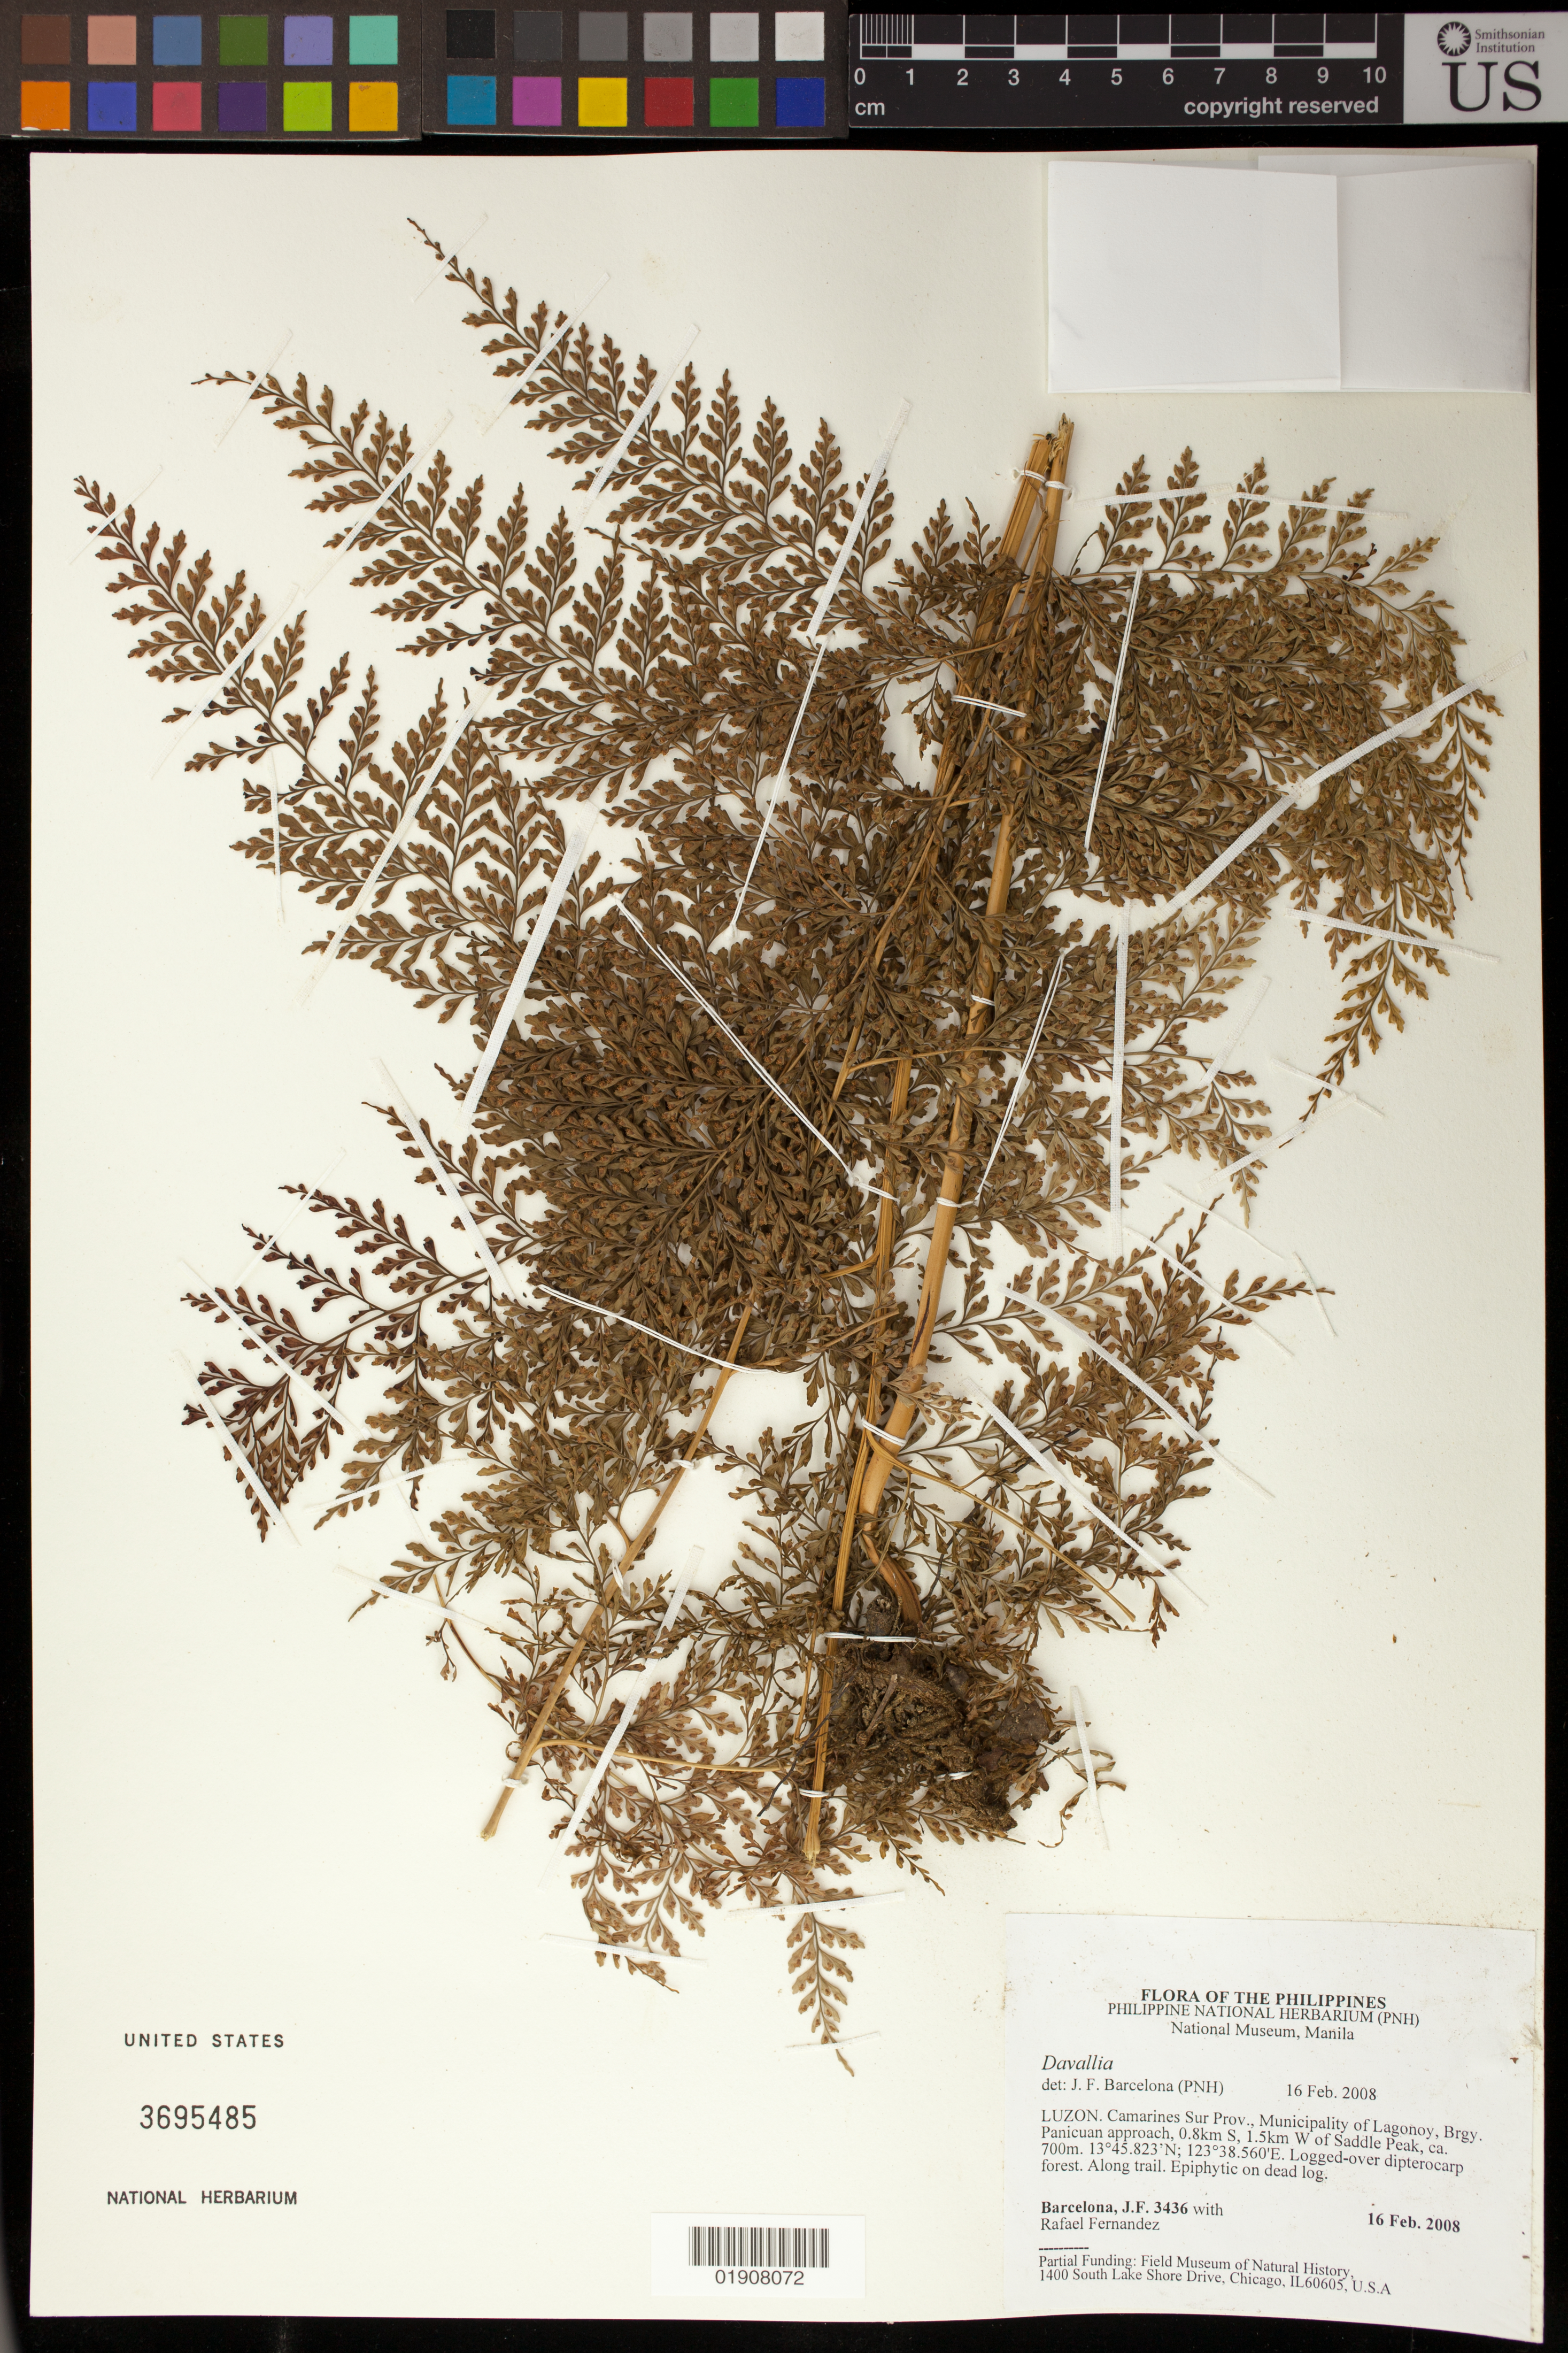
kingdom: Plantae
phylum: Tracheophyta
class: Polypodiopsida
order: Polypodiales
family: Davalliaceae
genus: Davallia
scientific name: Davallia sp.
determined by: Barcelona, J. F.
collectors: J. F. Barcelona & R. Fernandez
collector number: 3436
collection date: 2008-02-16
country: Philippines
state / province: Central Luzon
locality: Luzon, Camarines Sur Prov., Municipality of Lagonoy, Brgy. Panicuan approach, 0.8km S, 1.5km W of Saddle Peak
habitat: Logged-over dipterocarp forest.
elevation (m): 700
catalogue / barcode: US 3695485